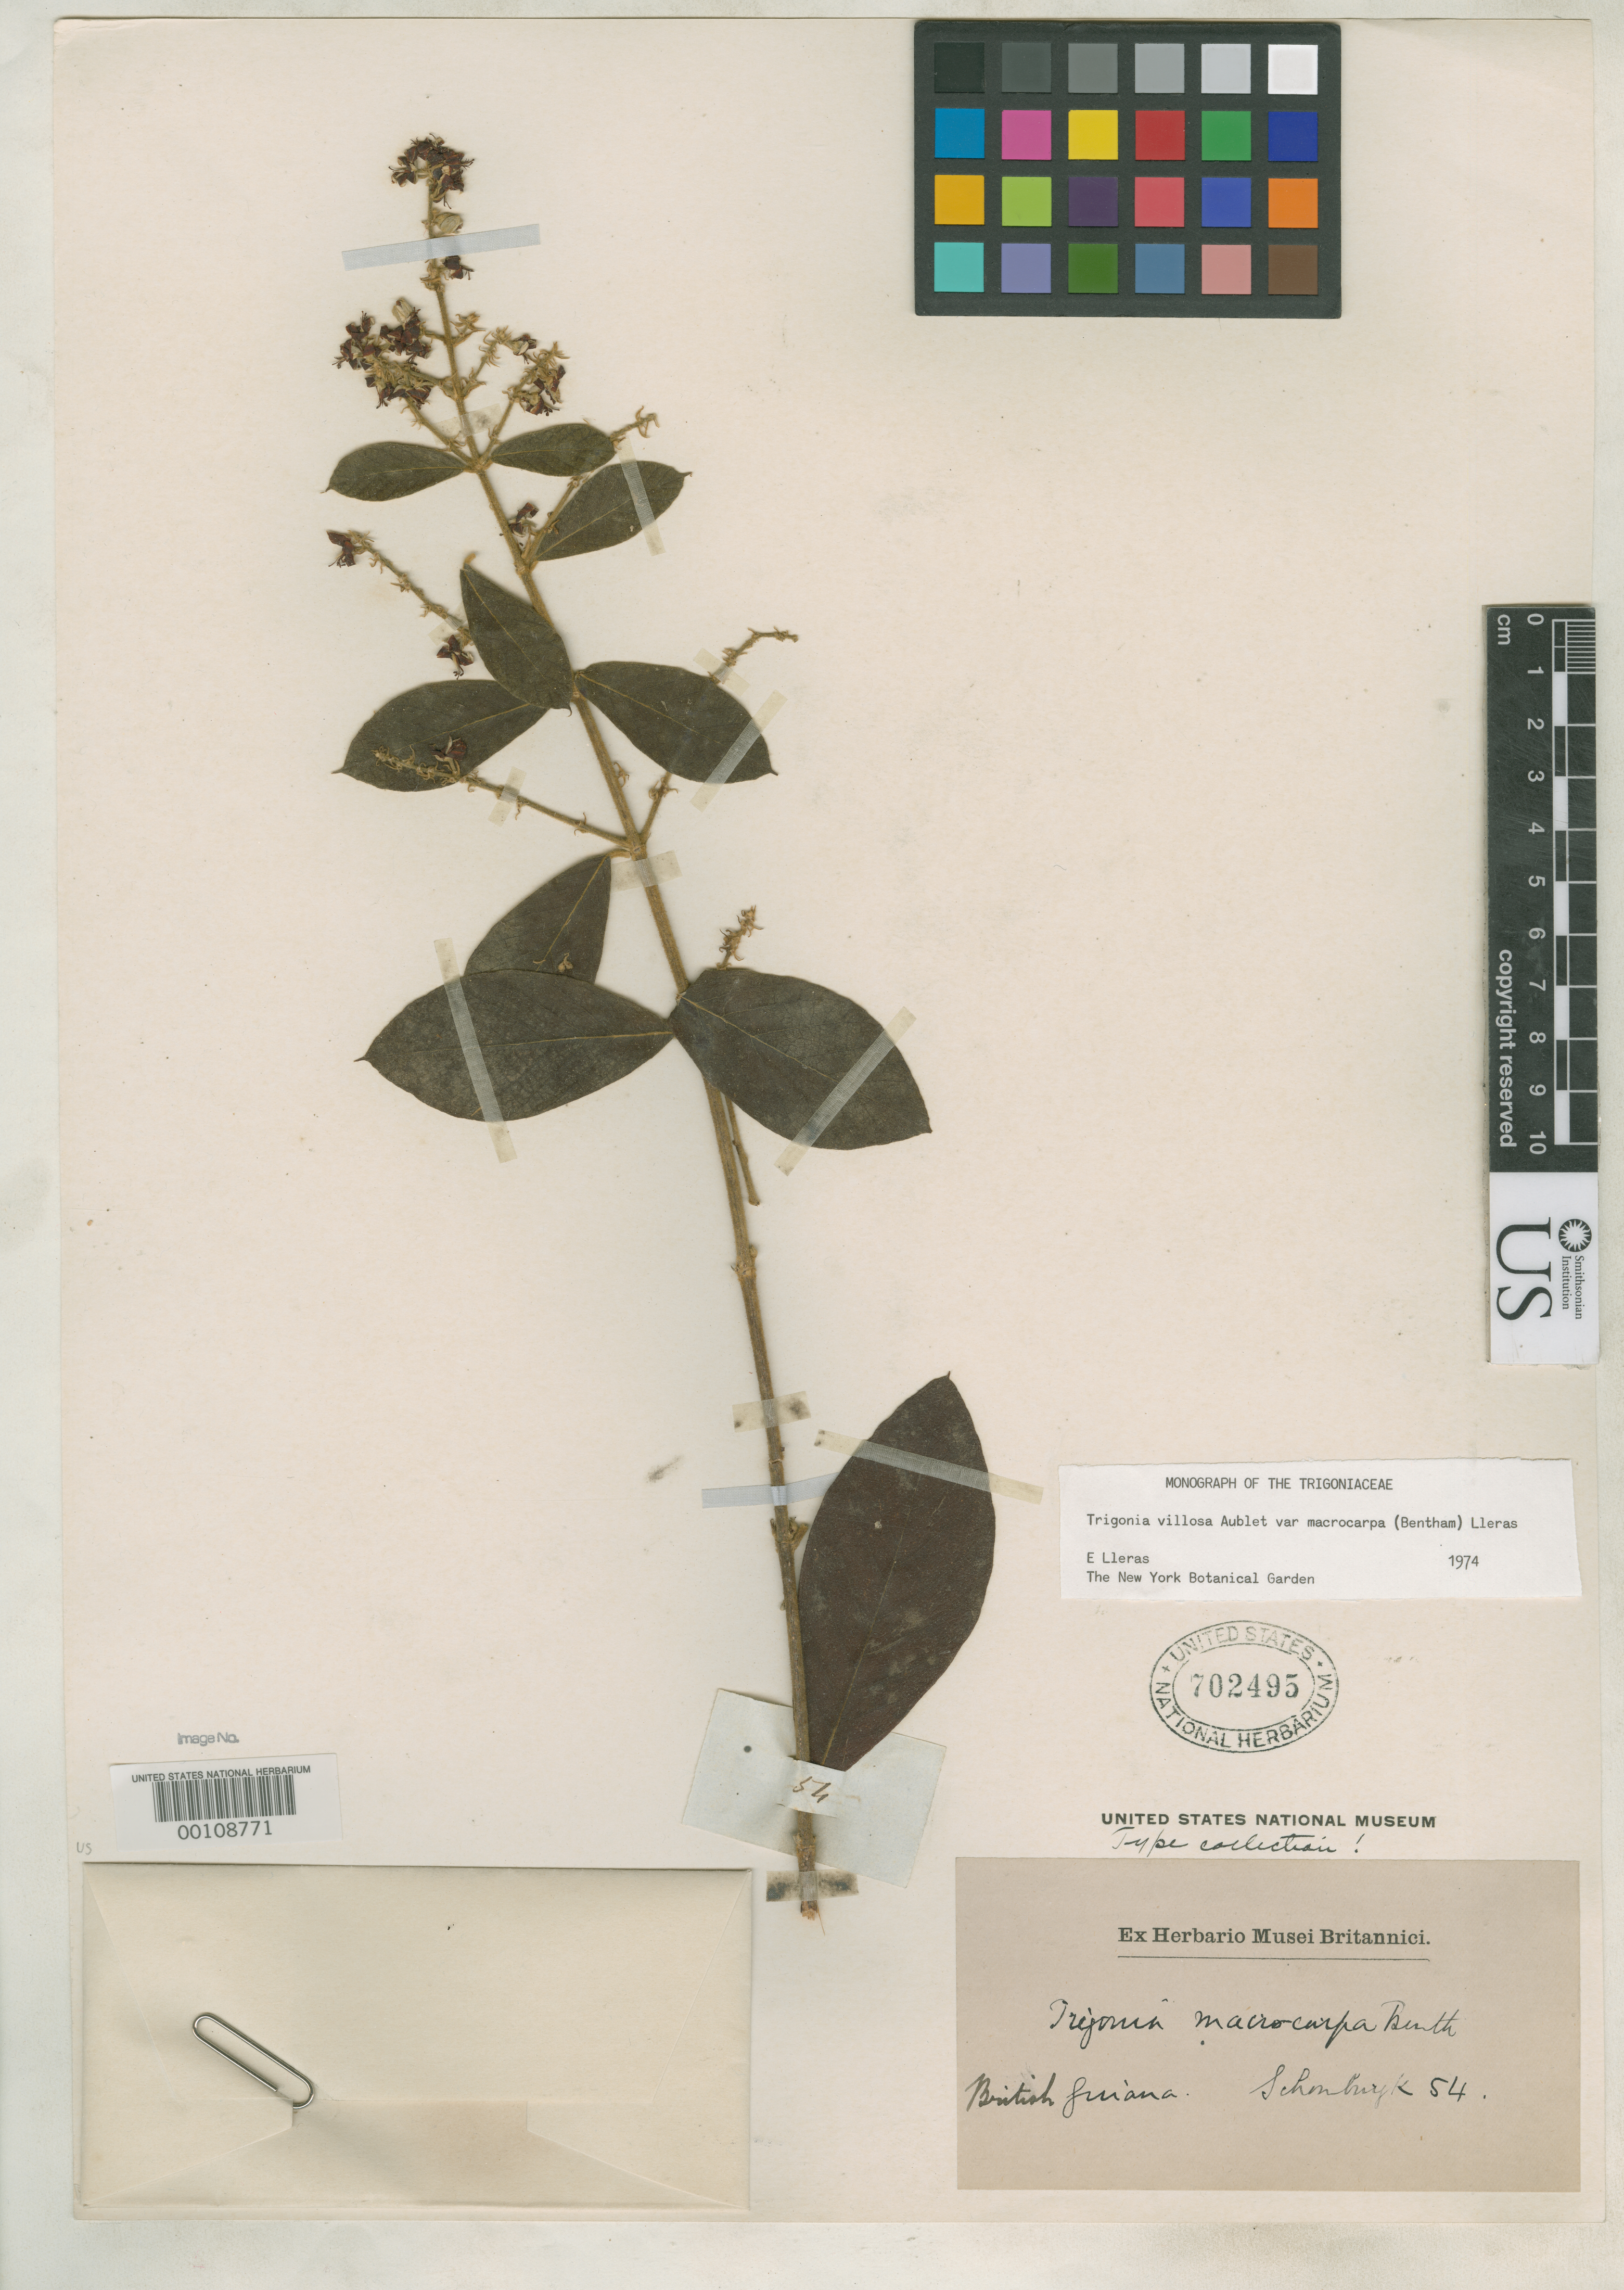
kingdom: Plantae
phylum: Tracheophyta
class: Magnoliopsida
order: Malpighiales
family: Trigoniaceae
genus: Trigonia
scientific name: Trigonia macrocarpa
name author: Benth.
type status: Isotype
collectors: R. H. Schomburgk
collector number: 54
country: Guyana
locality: On Essequibo.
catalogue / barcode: US 702495